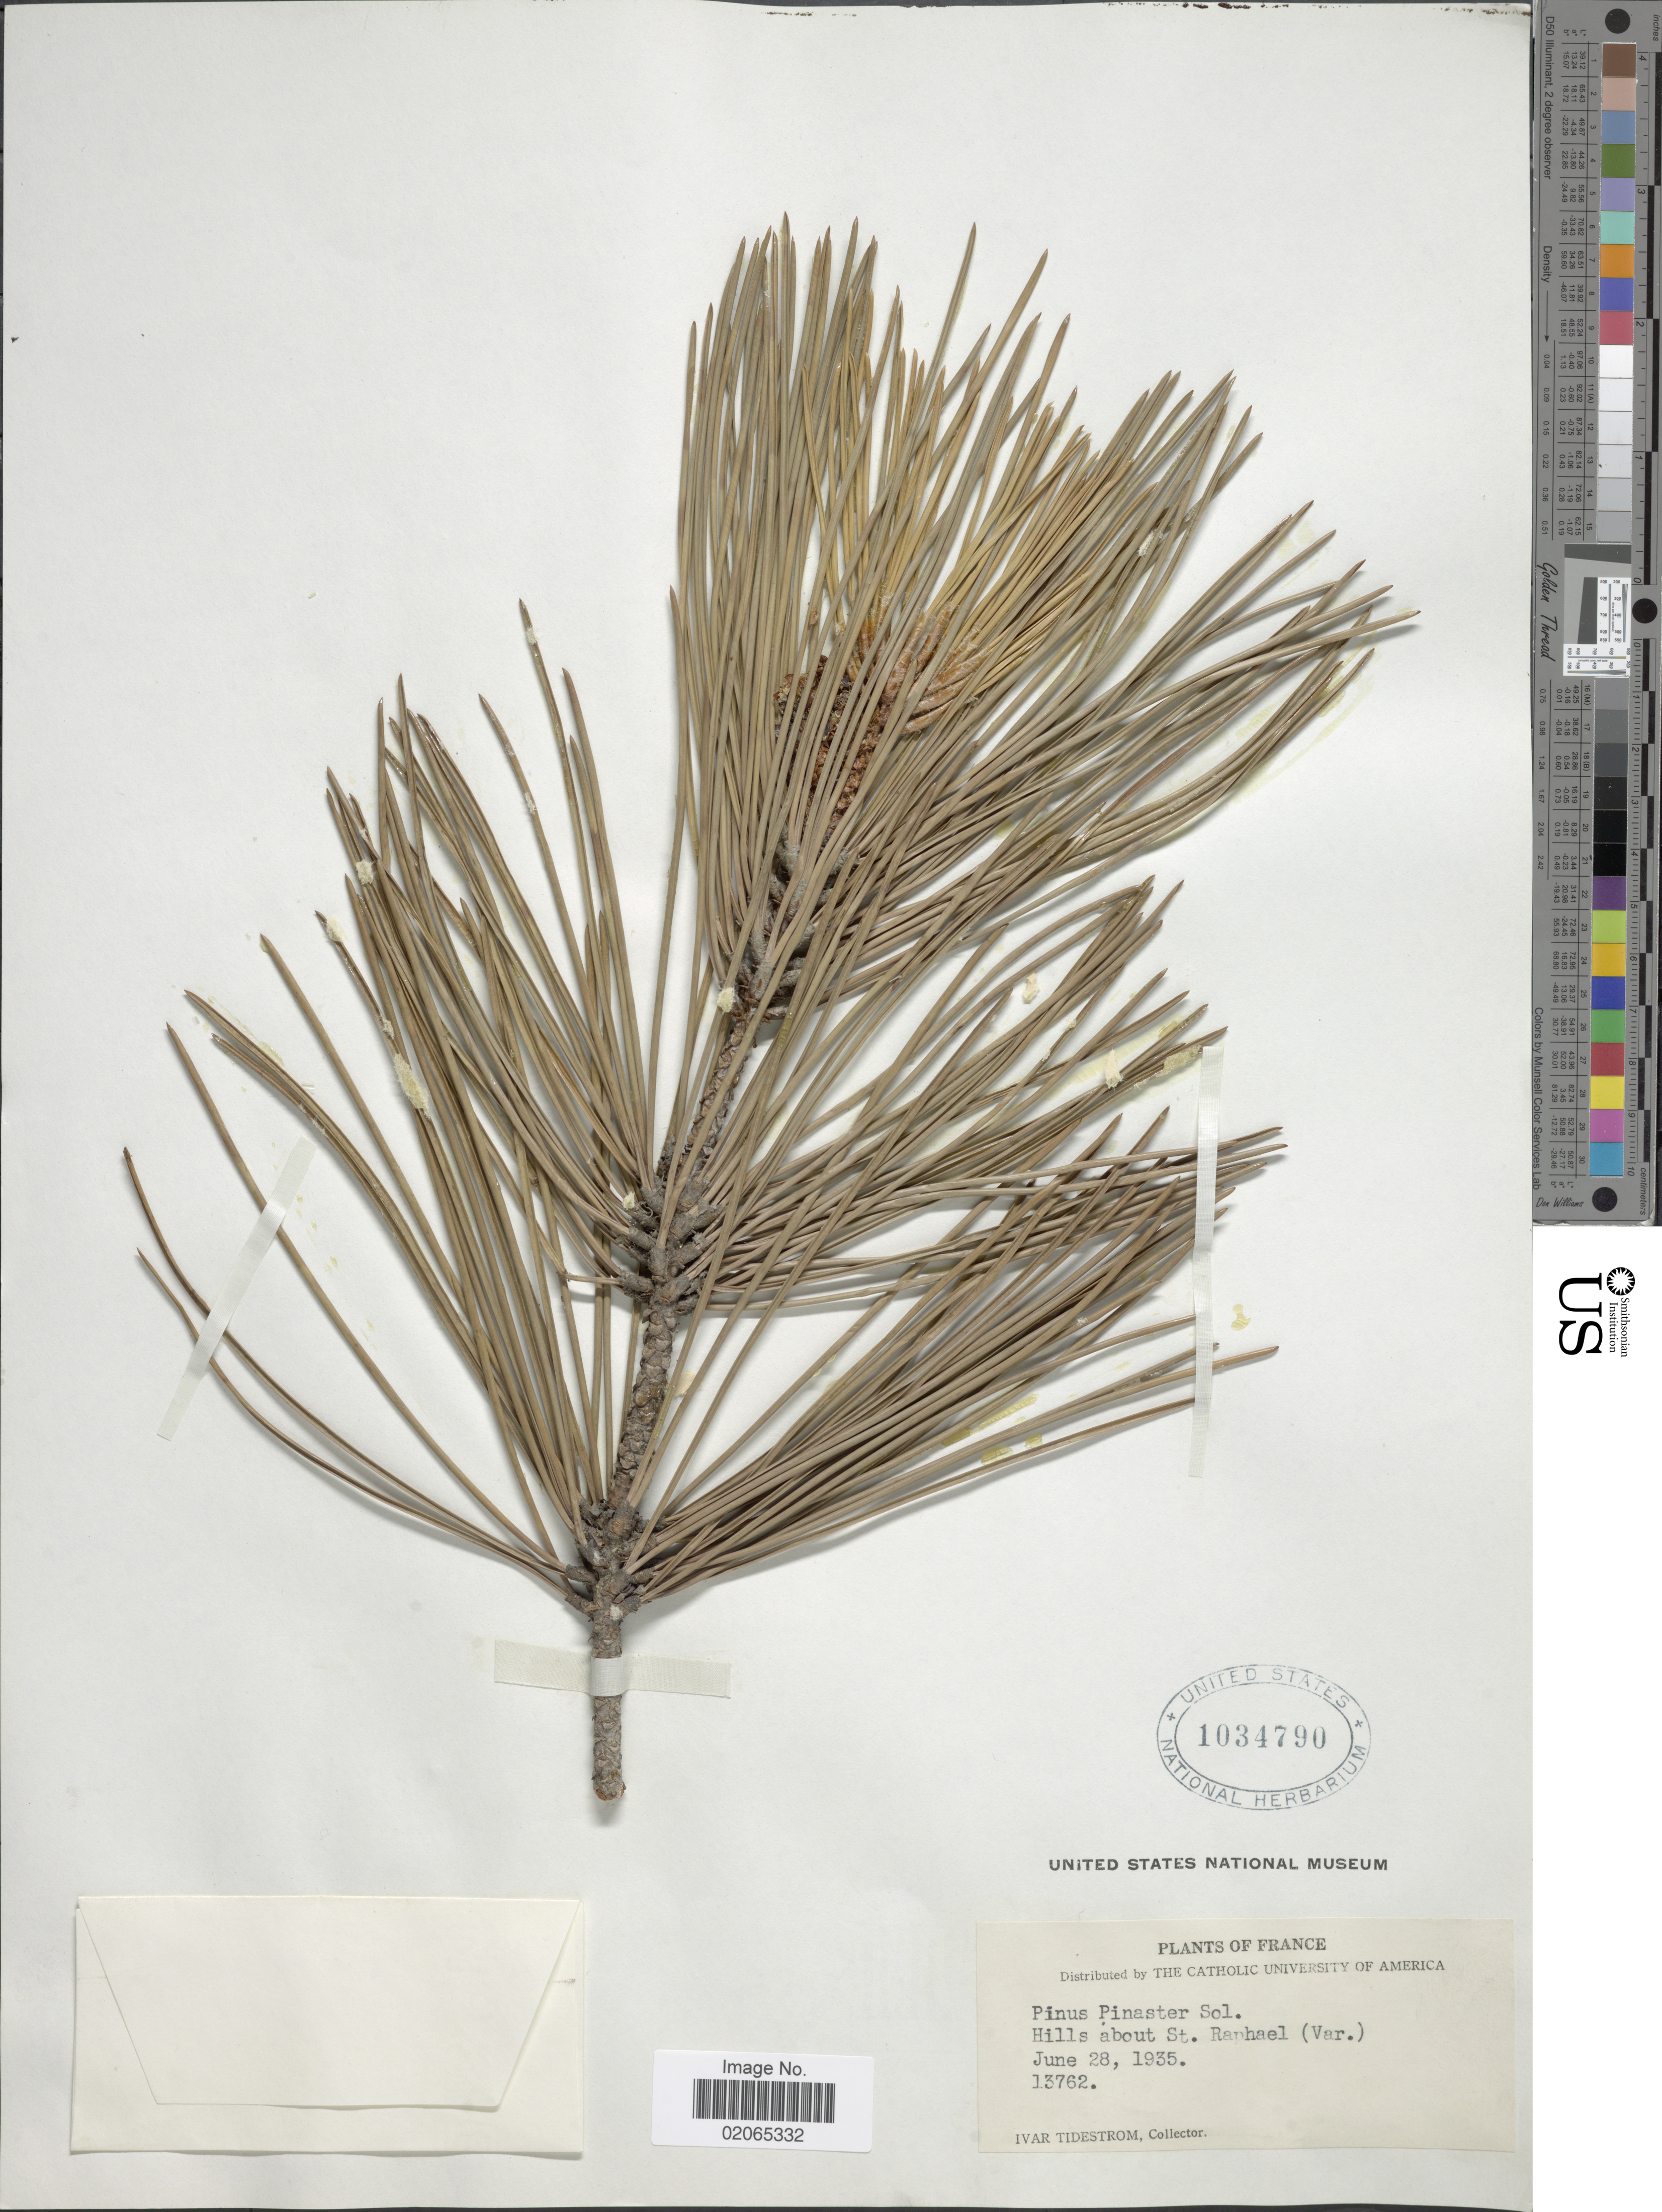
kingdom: Plantae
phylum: Tracheophyta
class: Pinopsida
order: Pinales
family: Pinaceae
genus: Pinus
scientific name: Pinus pinaster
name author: Aiton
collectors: I. F. Tidestrom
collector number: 13762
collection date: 1935-06-28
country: France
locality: Hills about St. Raphael (Var.)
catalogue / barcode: US 1034790